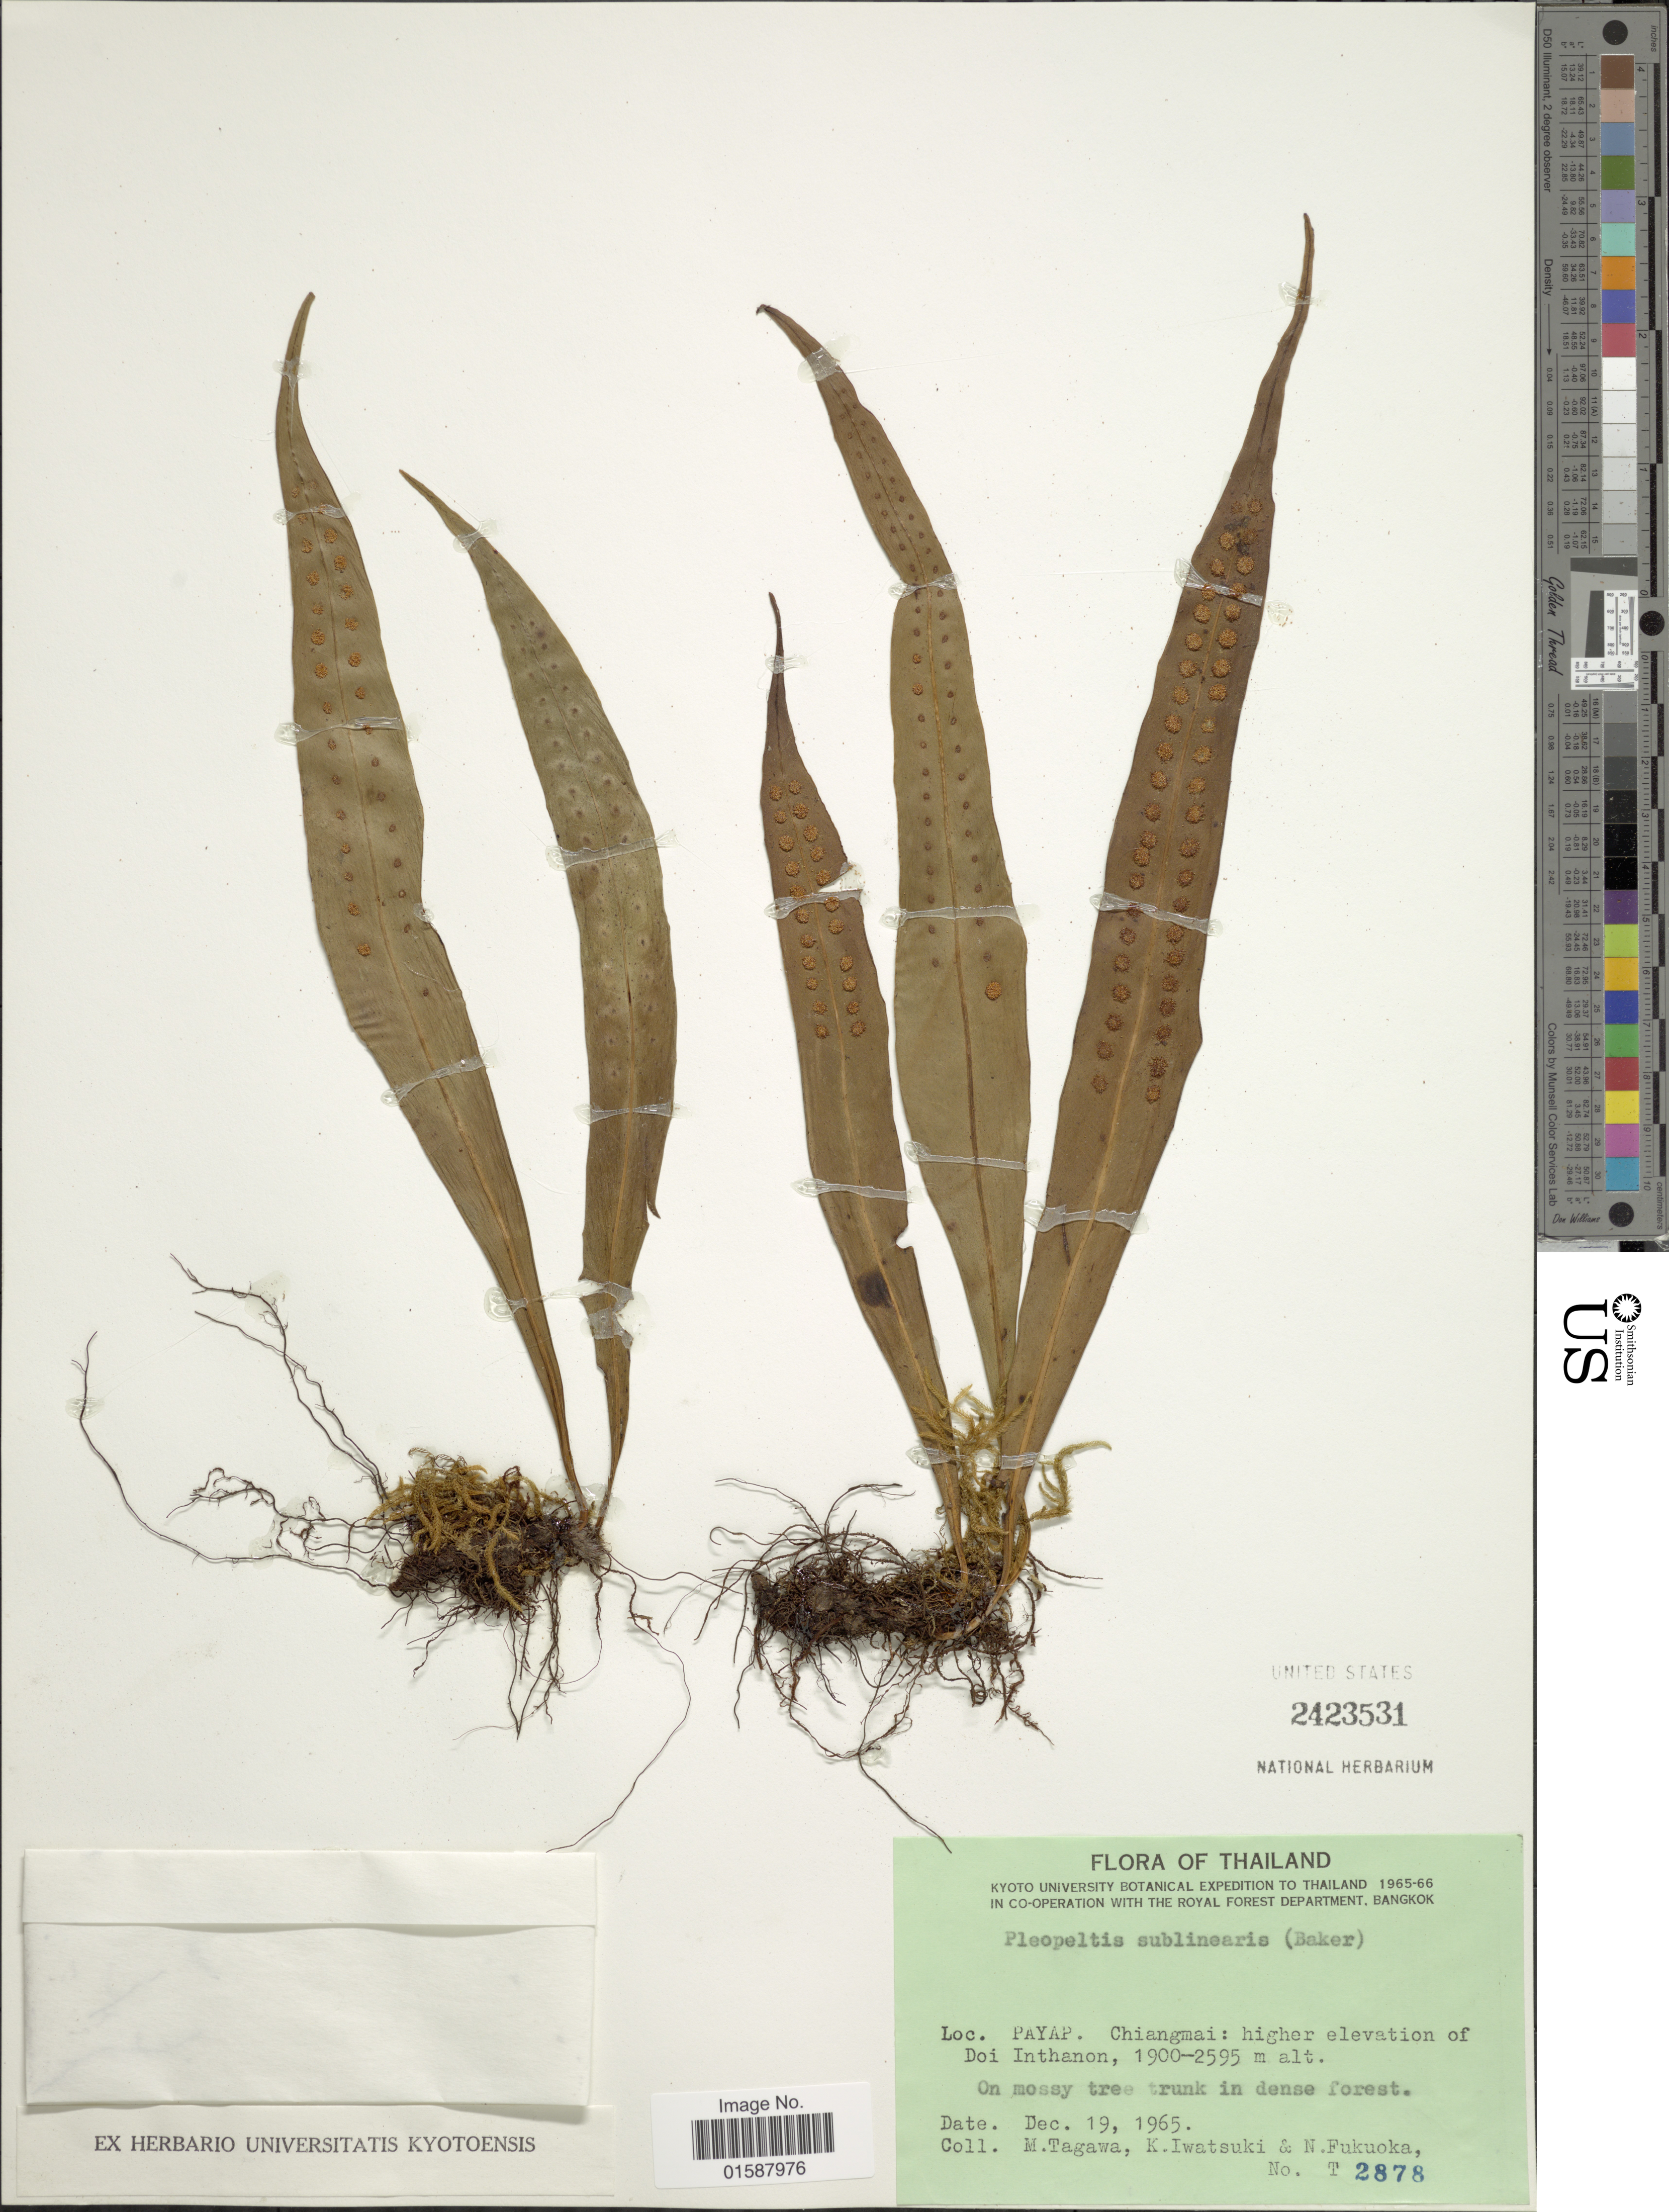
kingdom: Plantae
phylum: Tracheophyta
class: Polypodiopsida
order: Polypodiales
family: Polypodiaceae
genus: Lepisorus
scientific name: Lepisorus sublinearis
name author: (Baker ex Takeda) Ching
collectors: M. Tagawa, K. Iwatsuki & N. Fukuoka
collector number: T2878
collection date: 1965-12-19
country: Thailand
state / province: Chiang Mai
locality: Payap. higher elevation of Doi Inthanon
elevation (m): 1900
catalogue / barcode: US 2423531